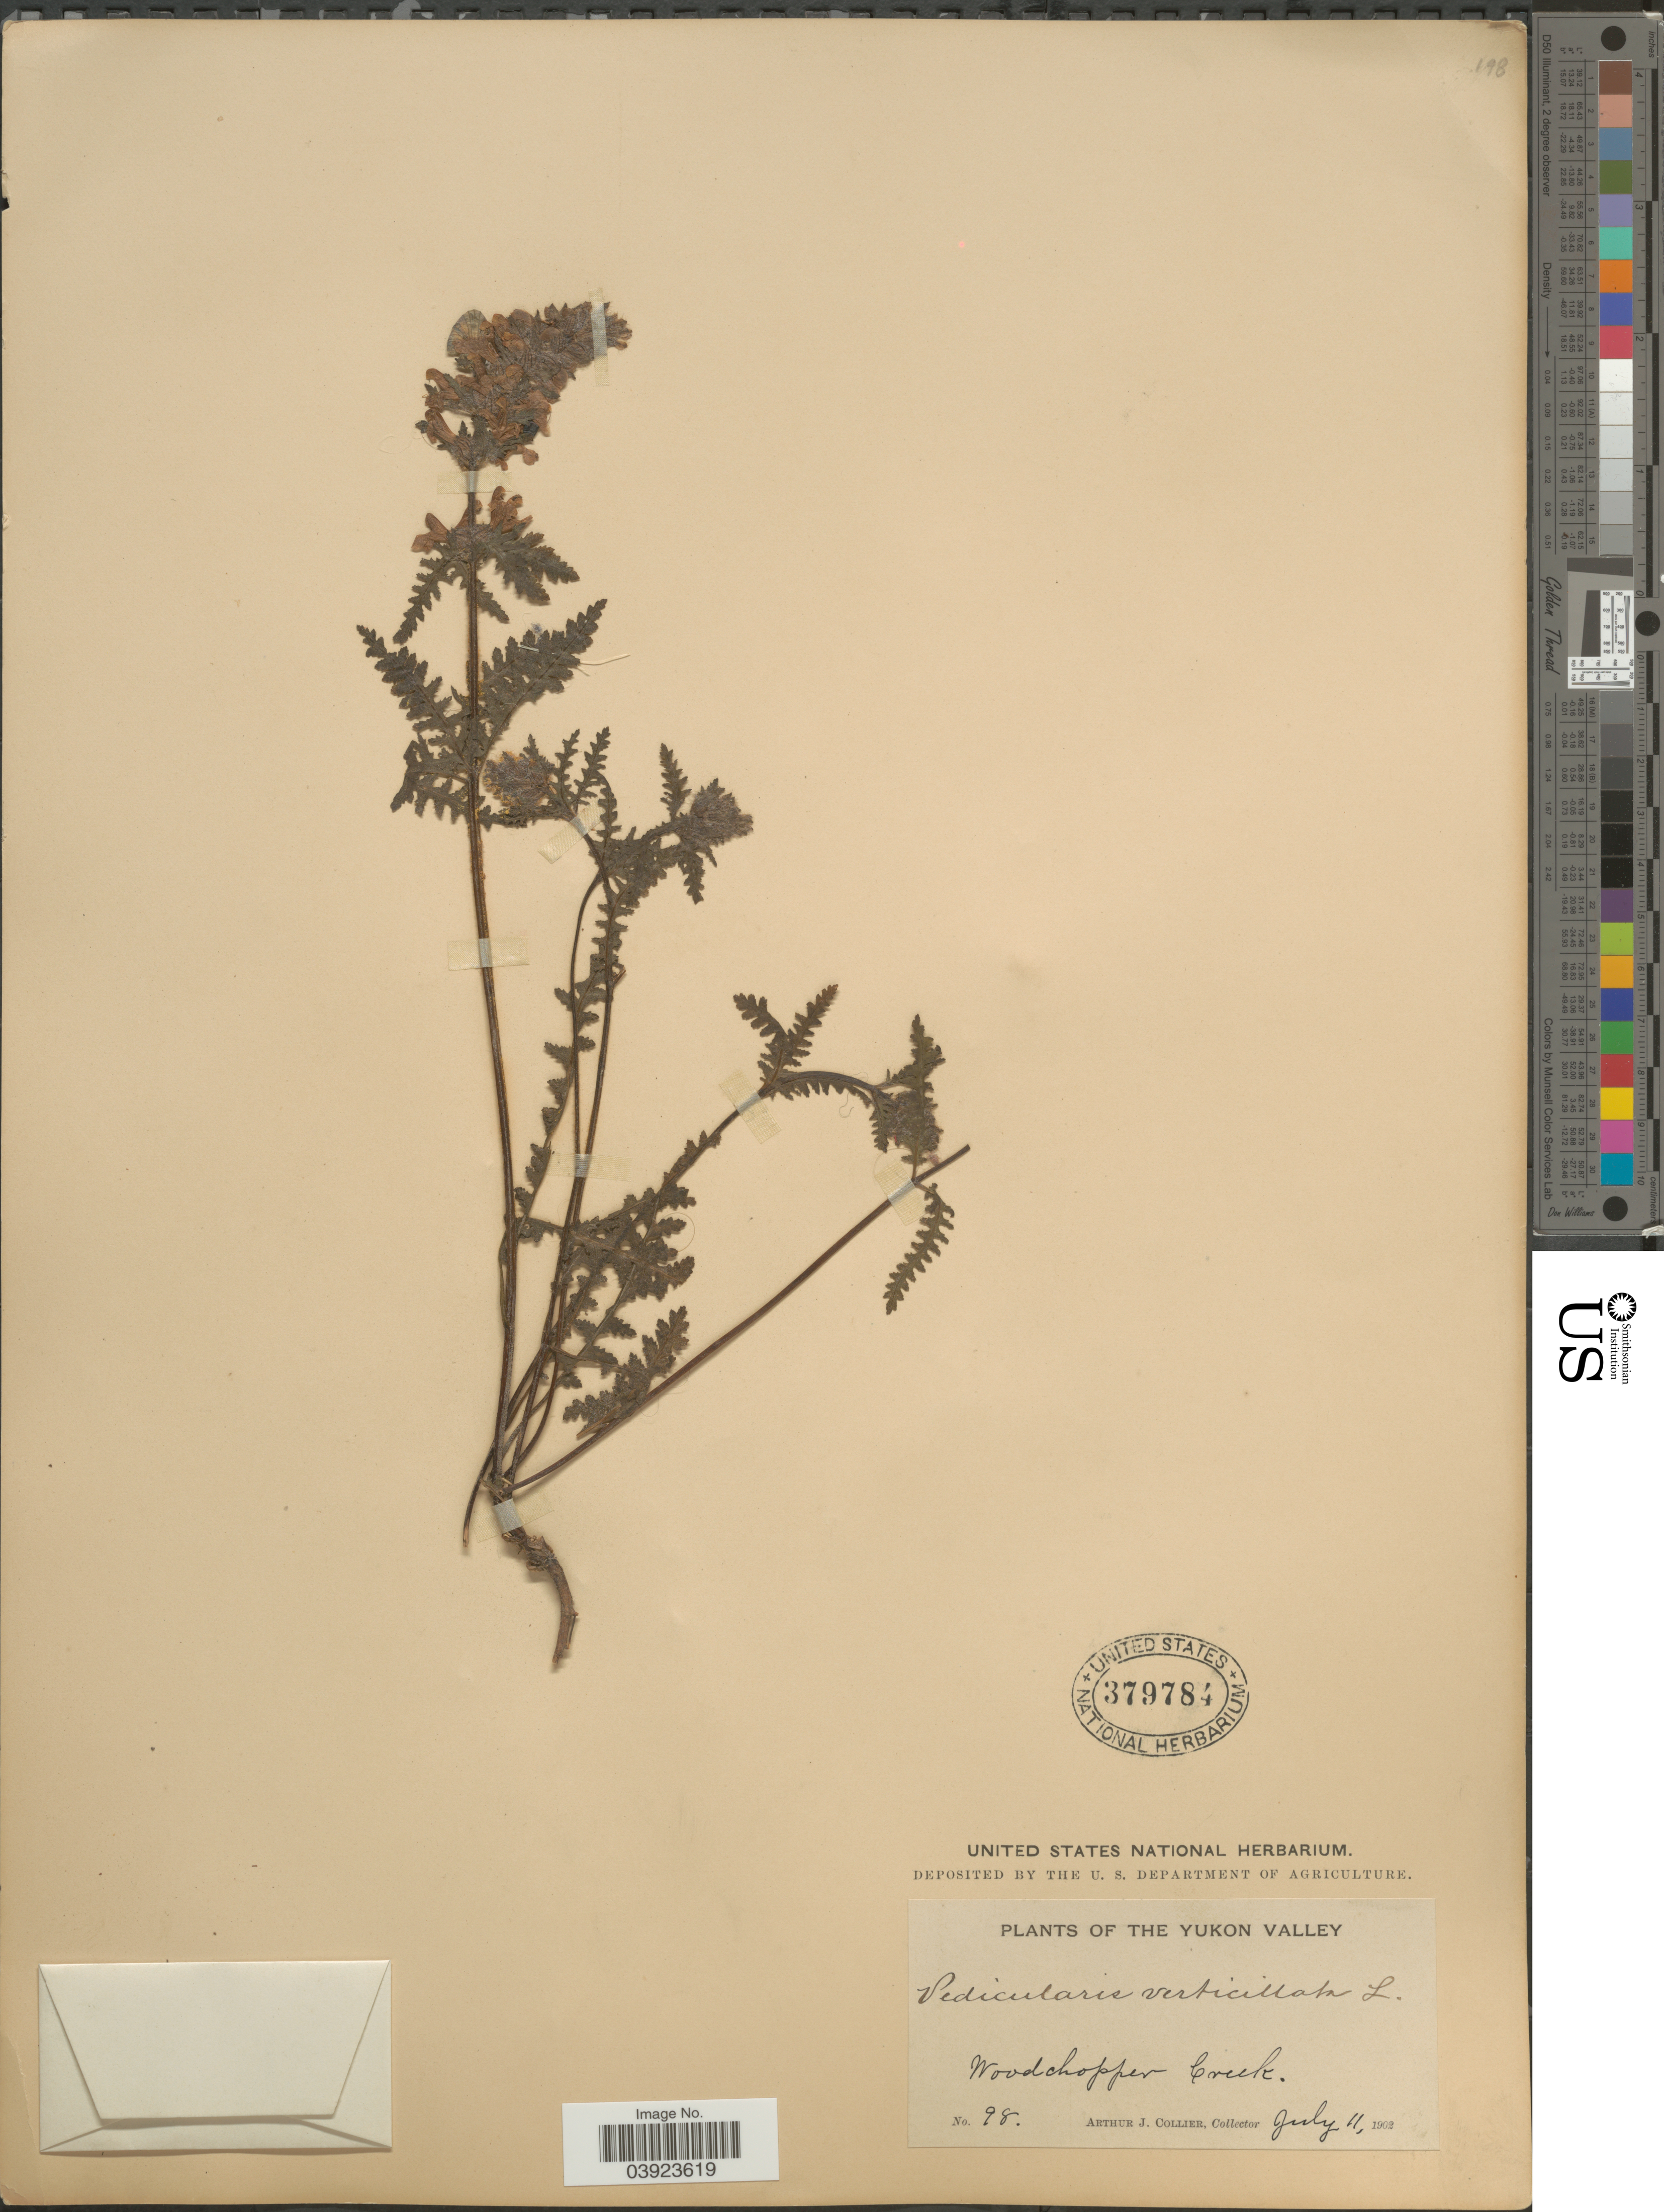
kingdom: Plantae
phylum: Tracheophyta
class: Magnoliopsida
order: Lamiales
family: Orobanchaceae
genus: Pedicularis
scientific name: Pedicularis verticillata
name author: L.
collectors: A. Collier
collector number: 98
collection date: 1902-07-11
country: Canada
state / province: Yukon Territory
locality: Yukon Valley. Woodchopper Creek.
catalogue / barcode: US 379784